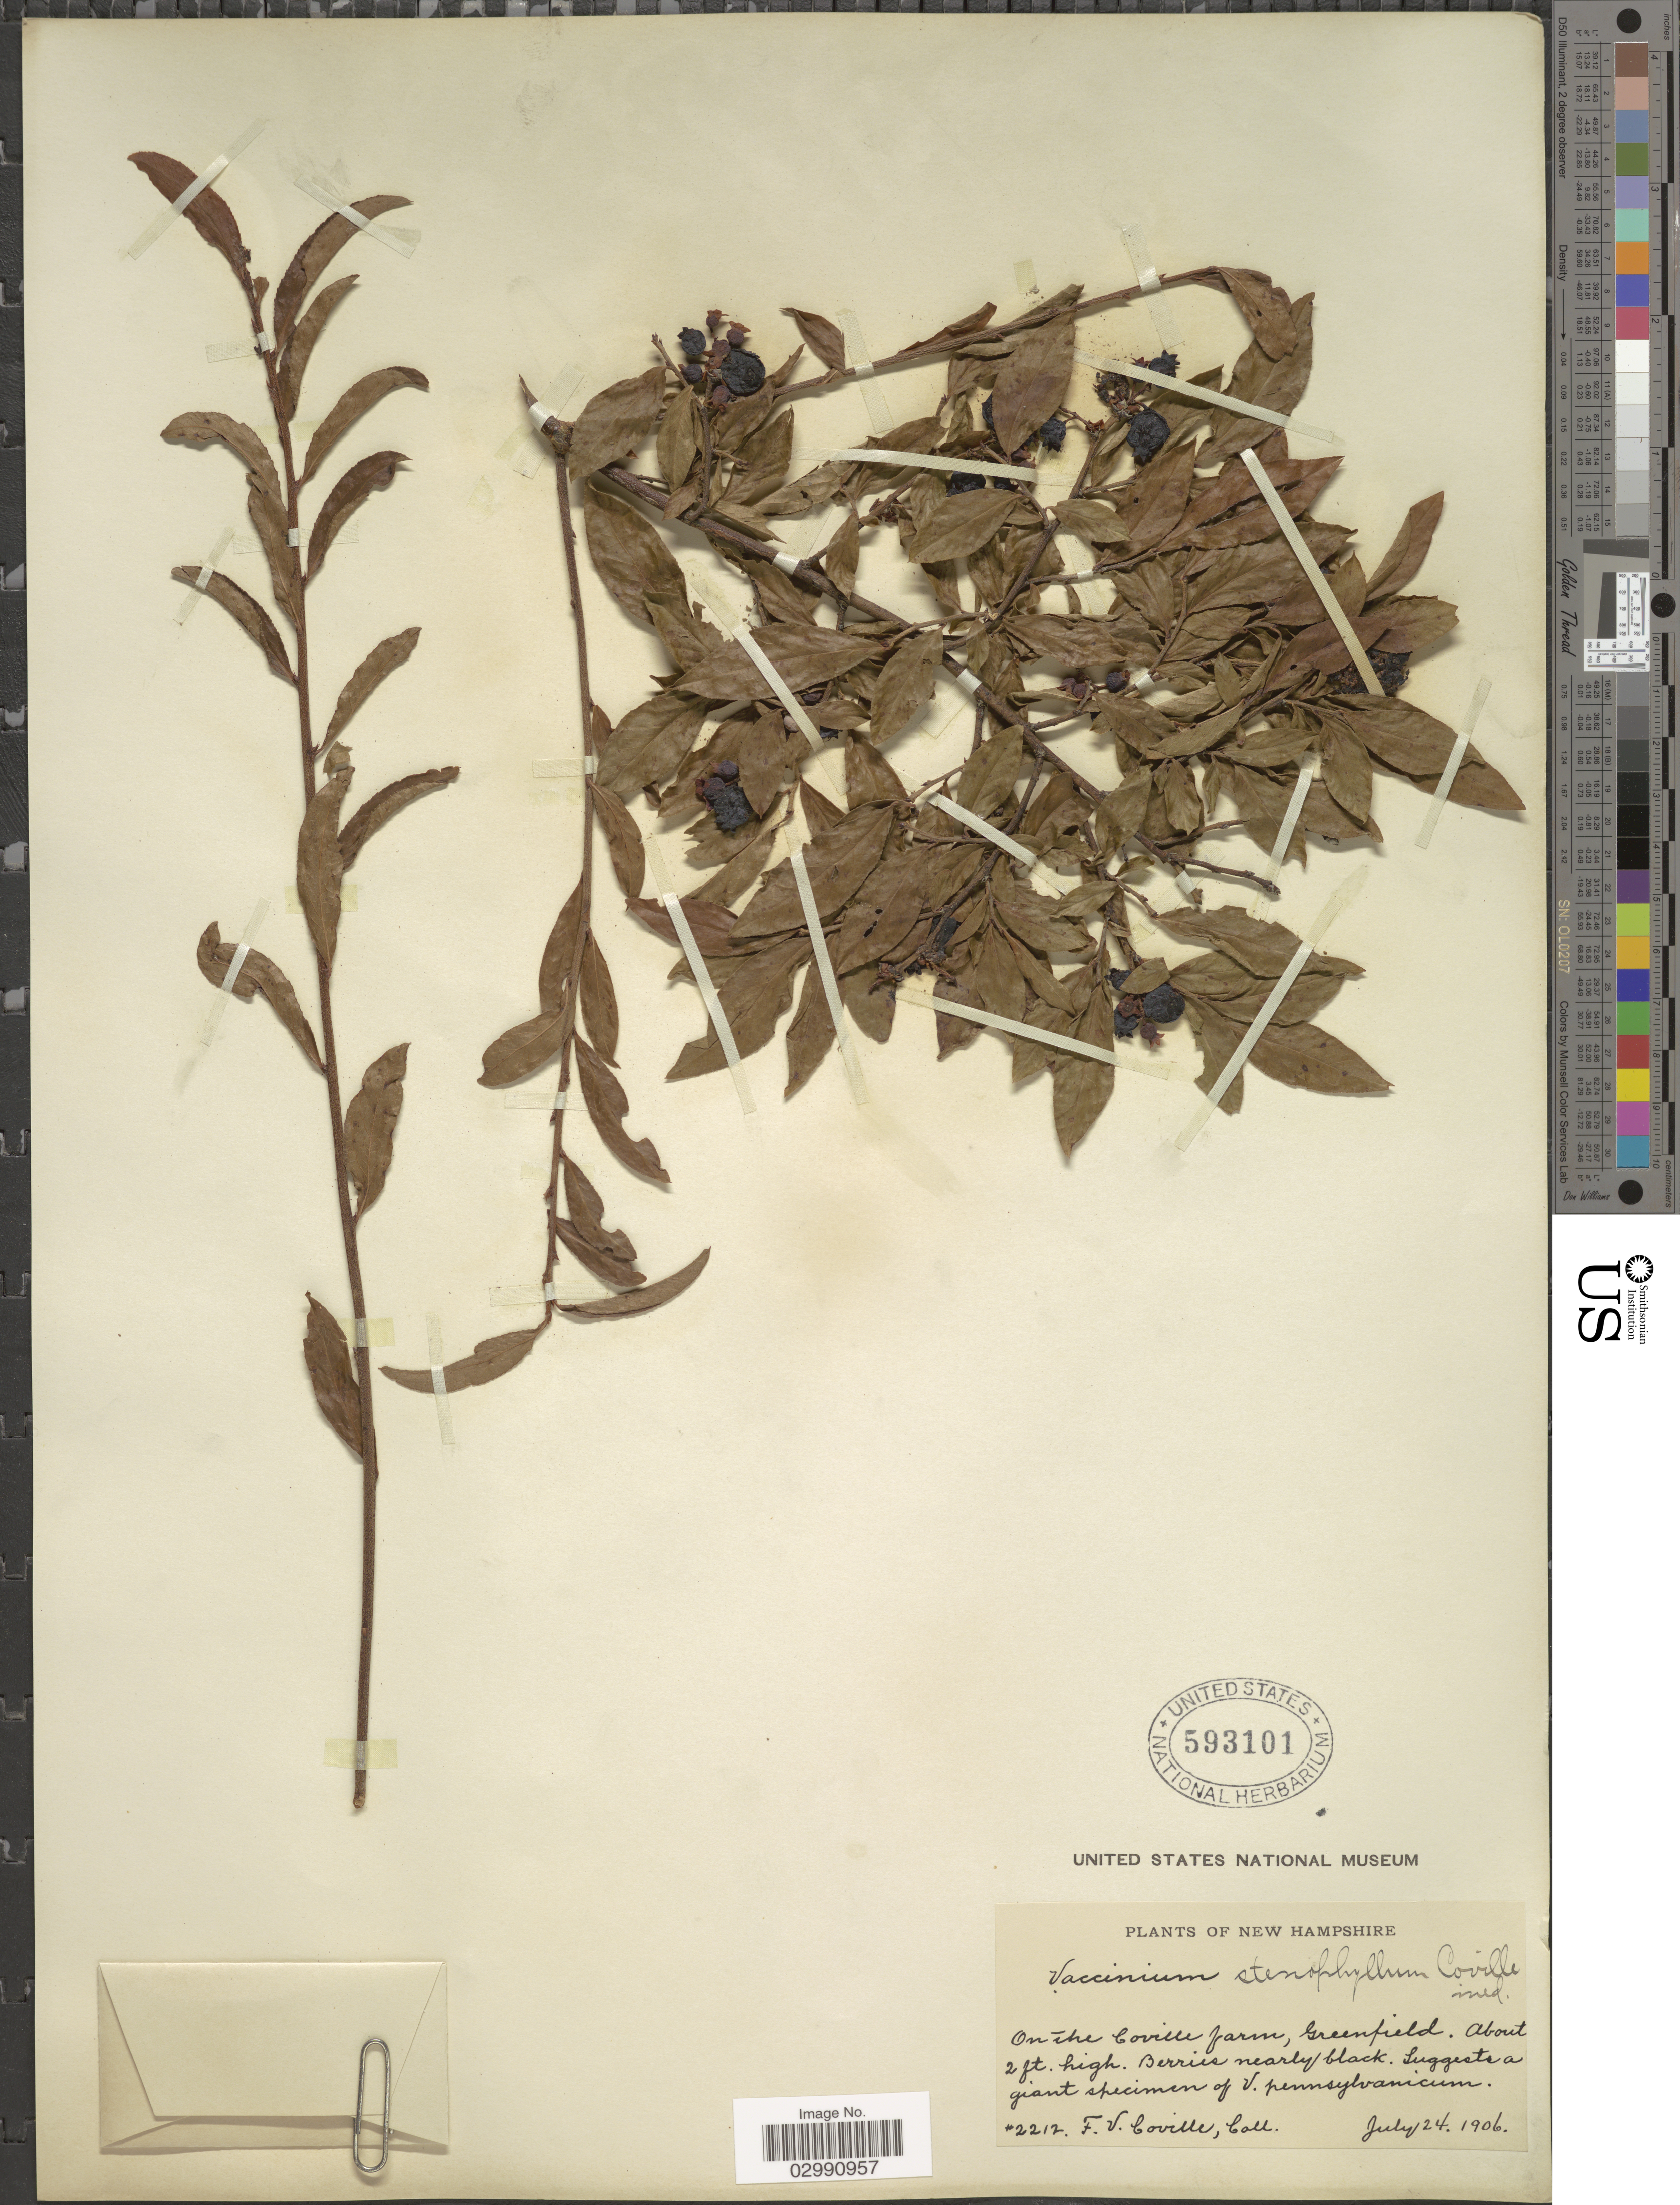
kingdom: Plantae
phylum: Tracheophyta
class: Magnoliopsida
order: Ericales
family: Ericaceae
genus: Vaccinium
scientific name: Vaccinium sp.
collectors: F. V. Coville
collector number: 2217*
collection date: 1906-07-14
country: United States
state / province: New Hampshire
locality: On the Coville farm, Greenfield.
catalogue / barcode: US 593101